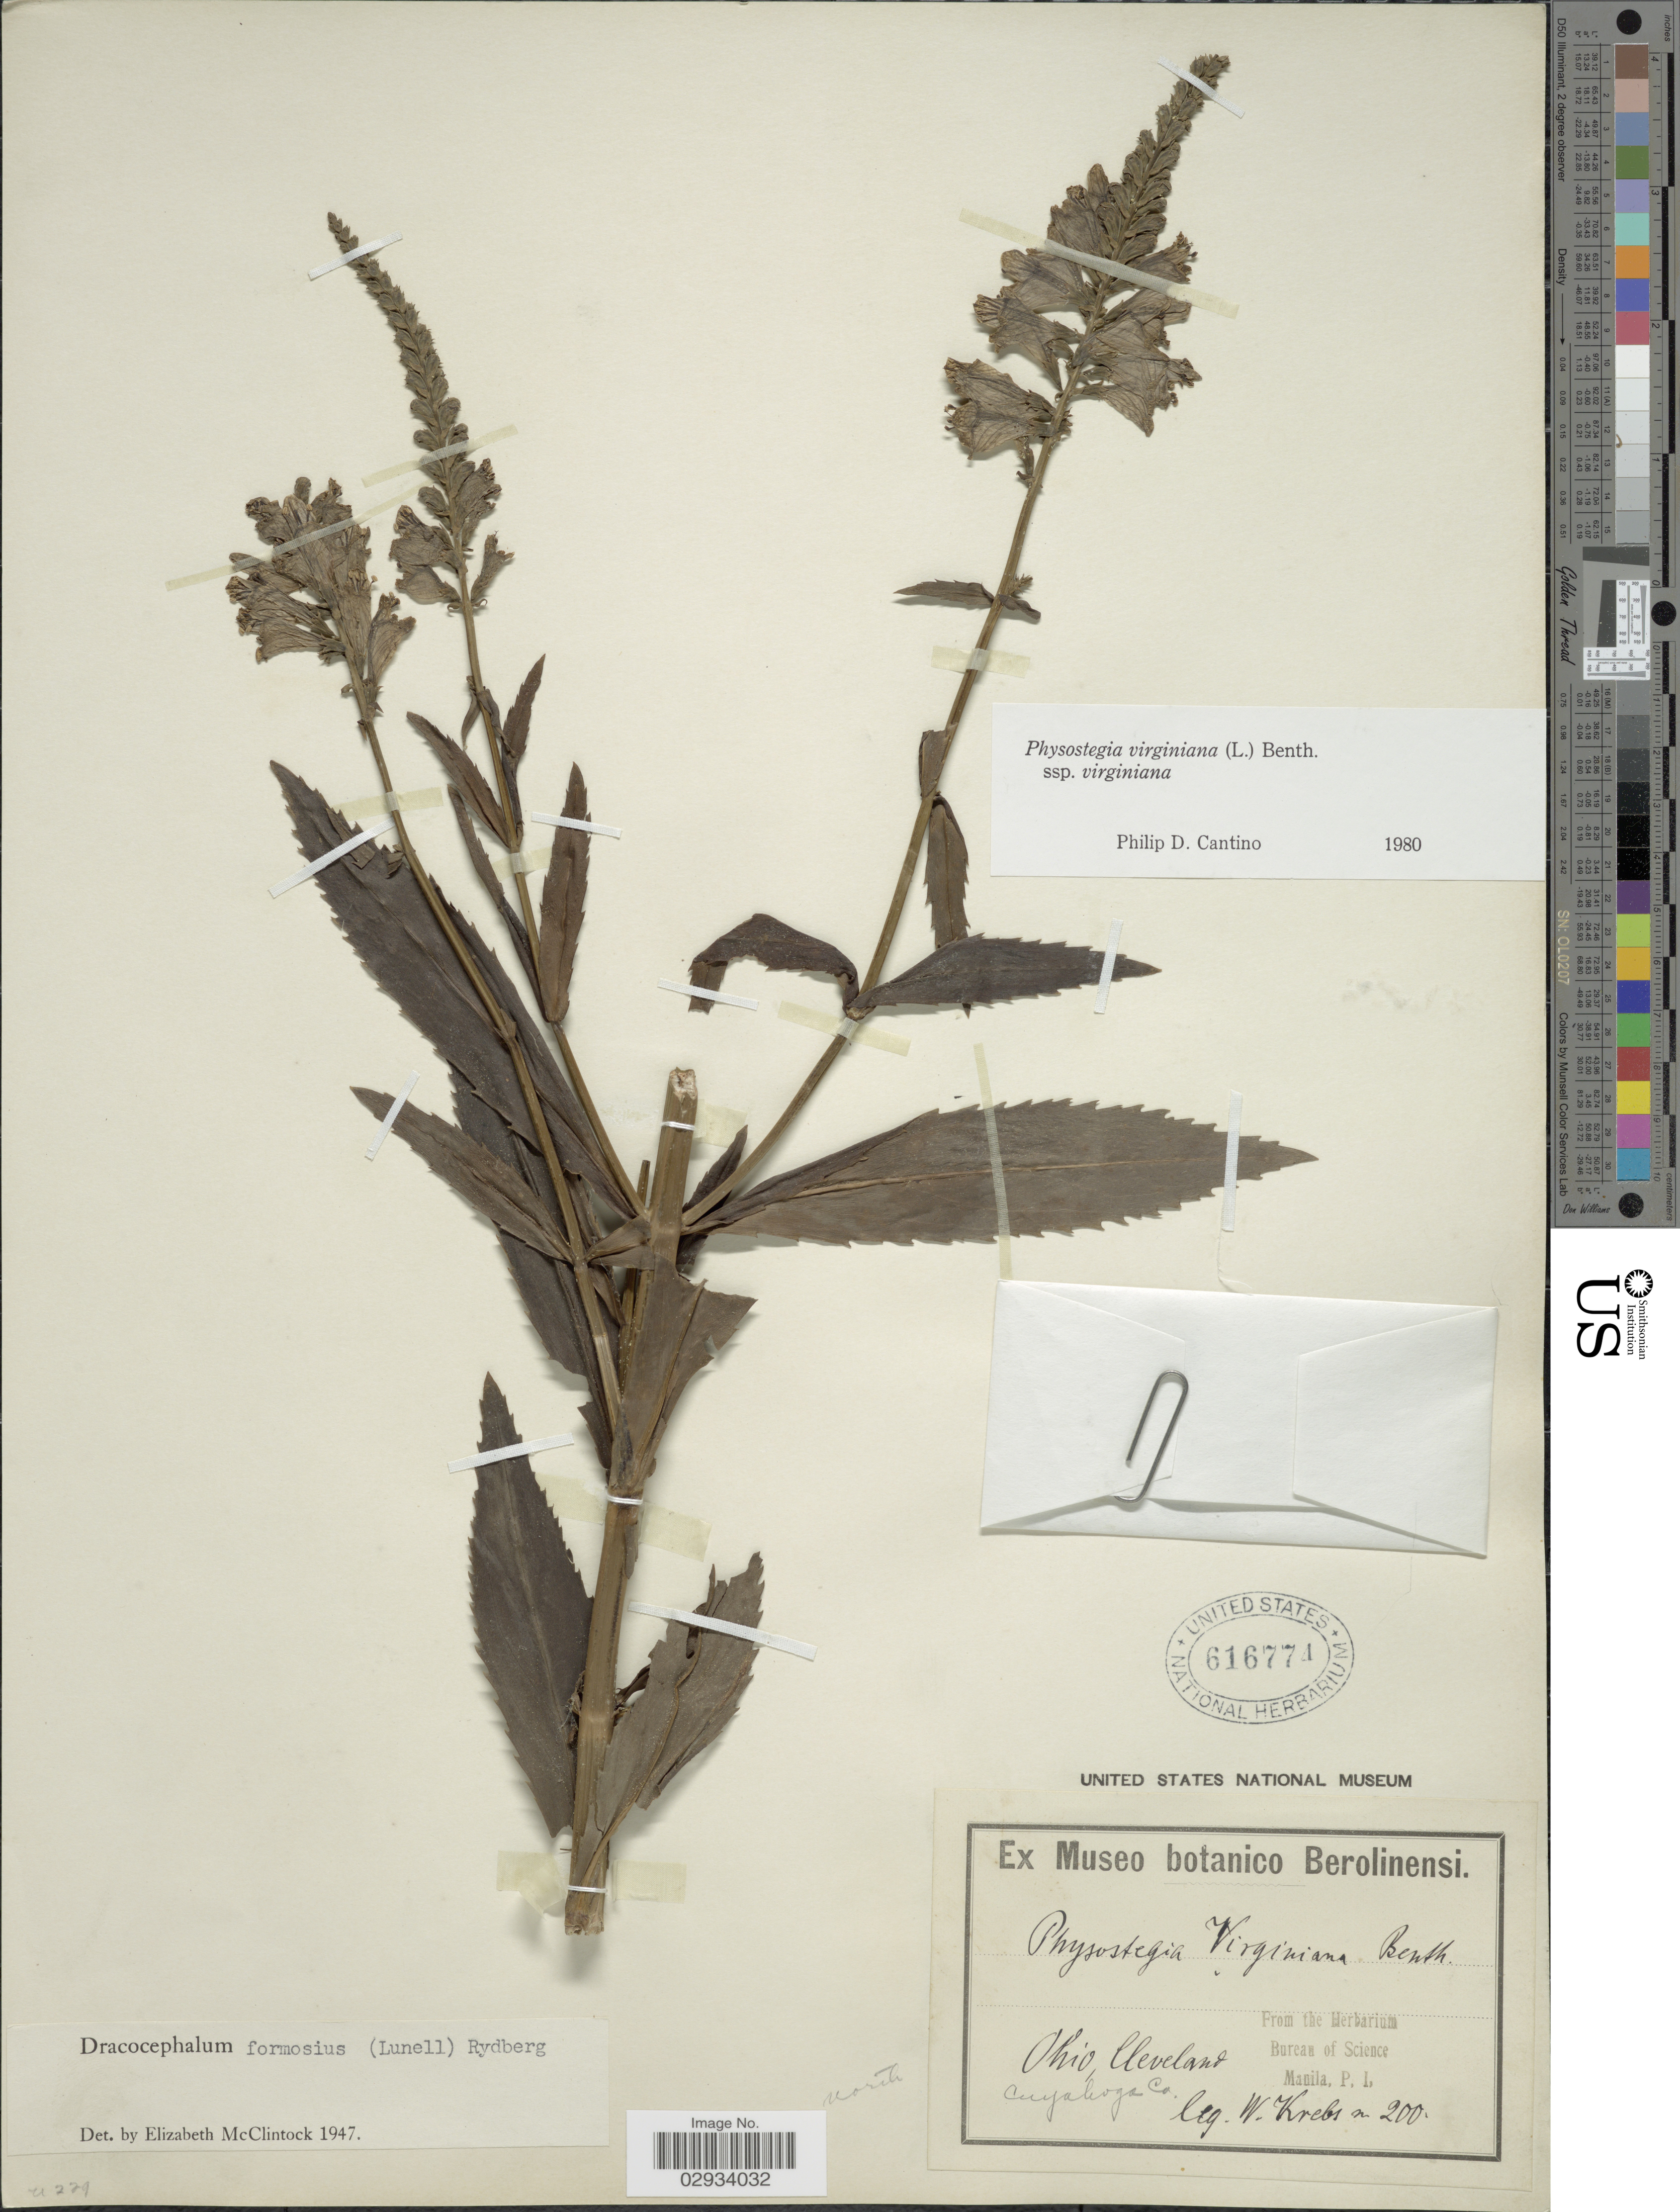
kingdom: Plantae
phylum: Tracheophyta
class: Magnoliopsida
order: Lamiales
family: Lamiaceae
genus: Physostegia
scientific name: Physostegia virginiana subsp. virginiana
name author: (L.) Benth.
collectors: W. Krebs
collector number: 200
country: United States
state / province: Ohio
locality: Ohio, Cleveland, Cuyahoga Co., north.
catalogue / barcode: US 616774